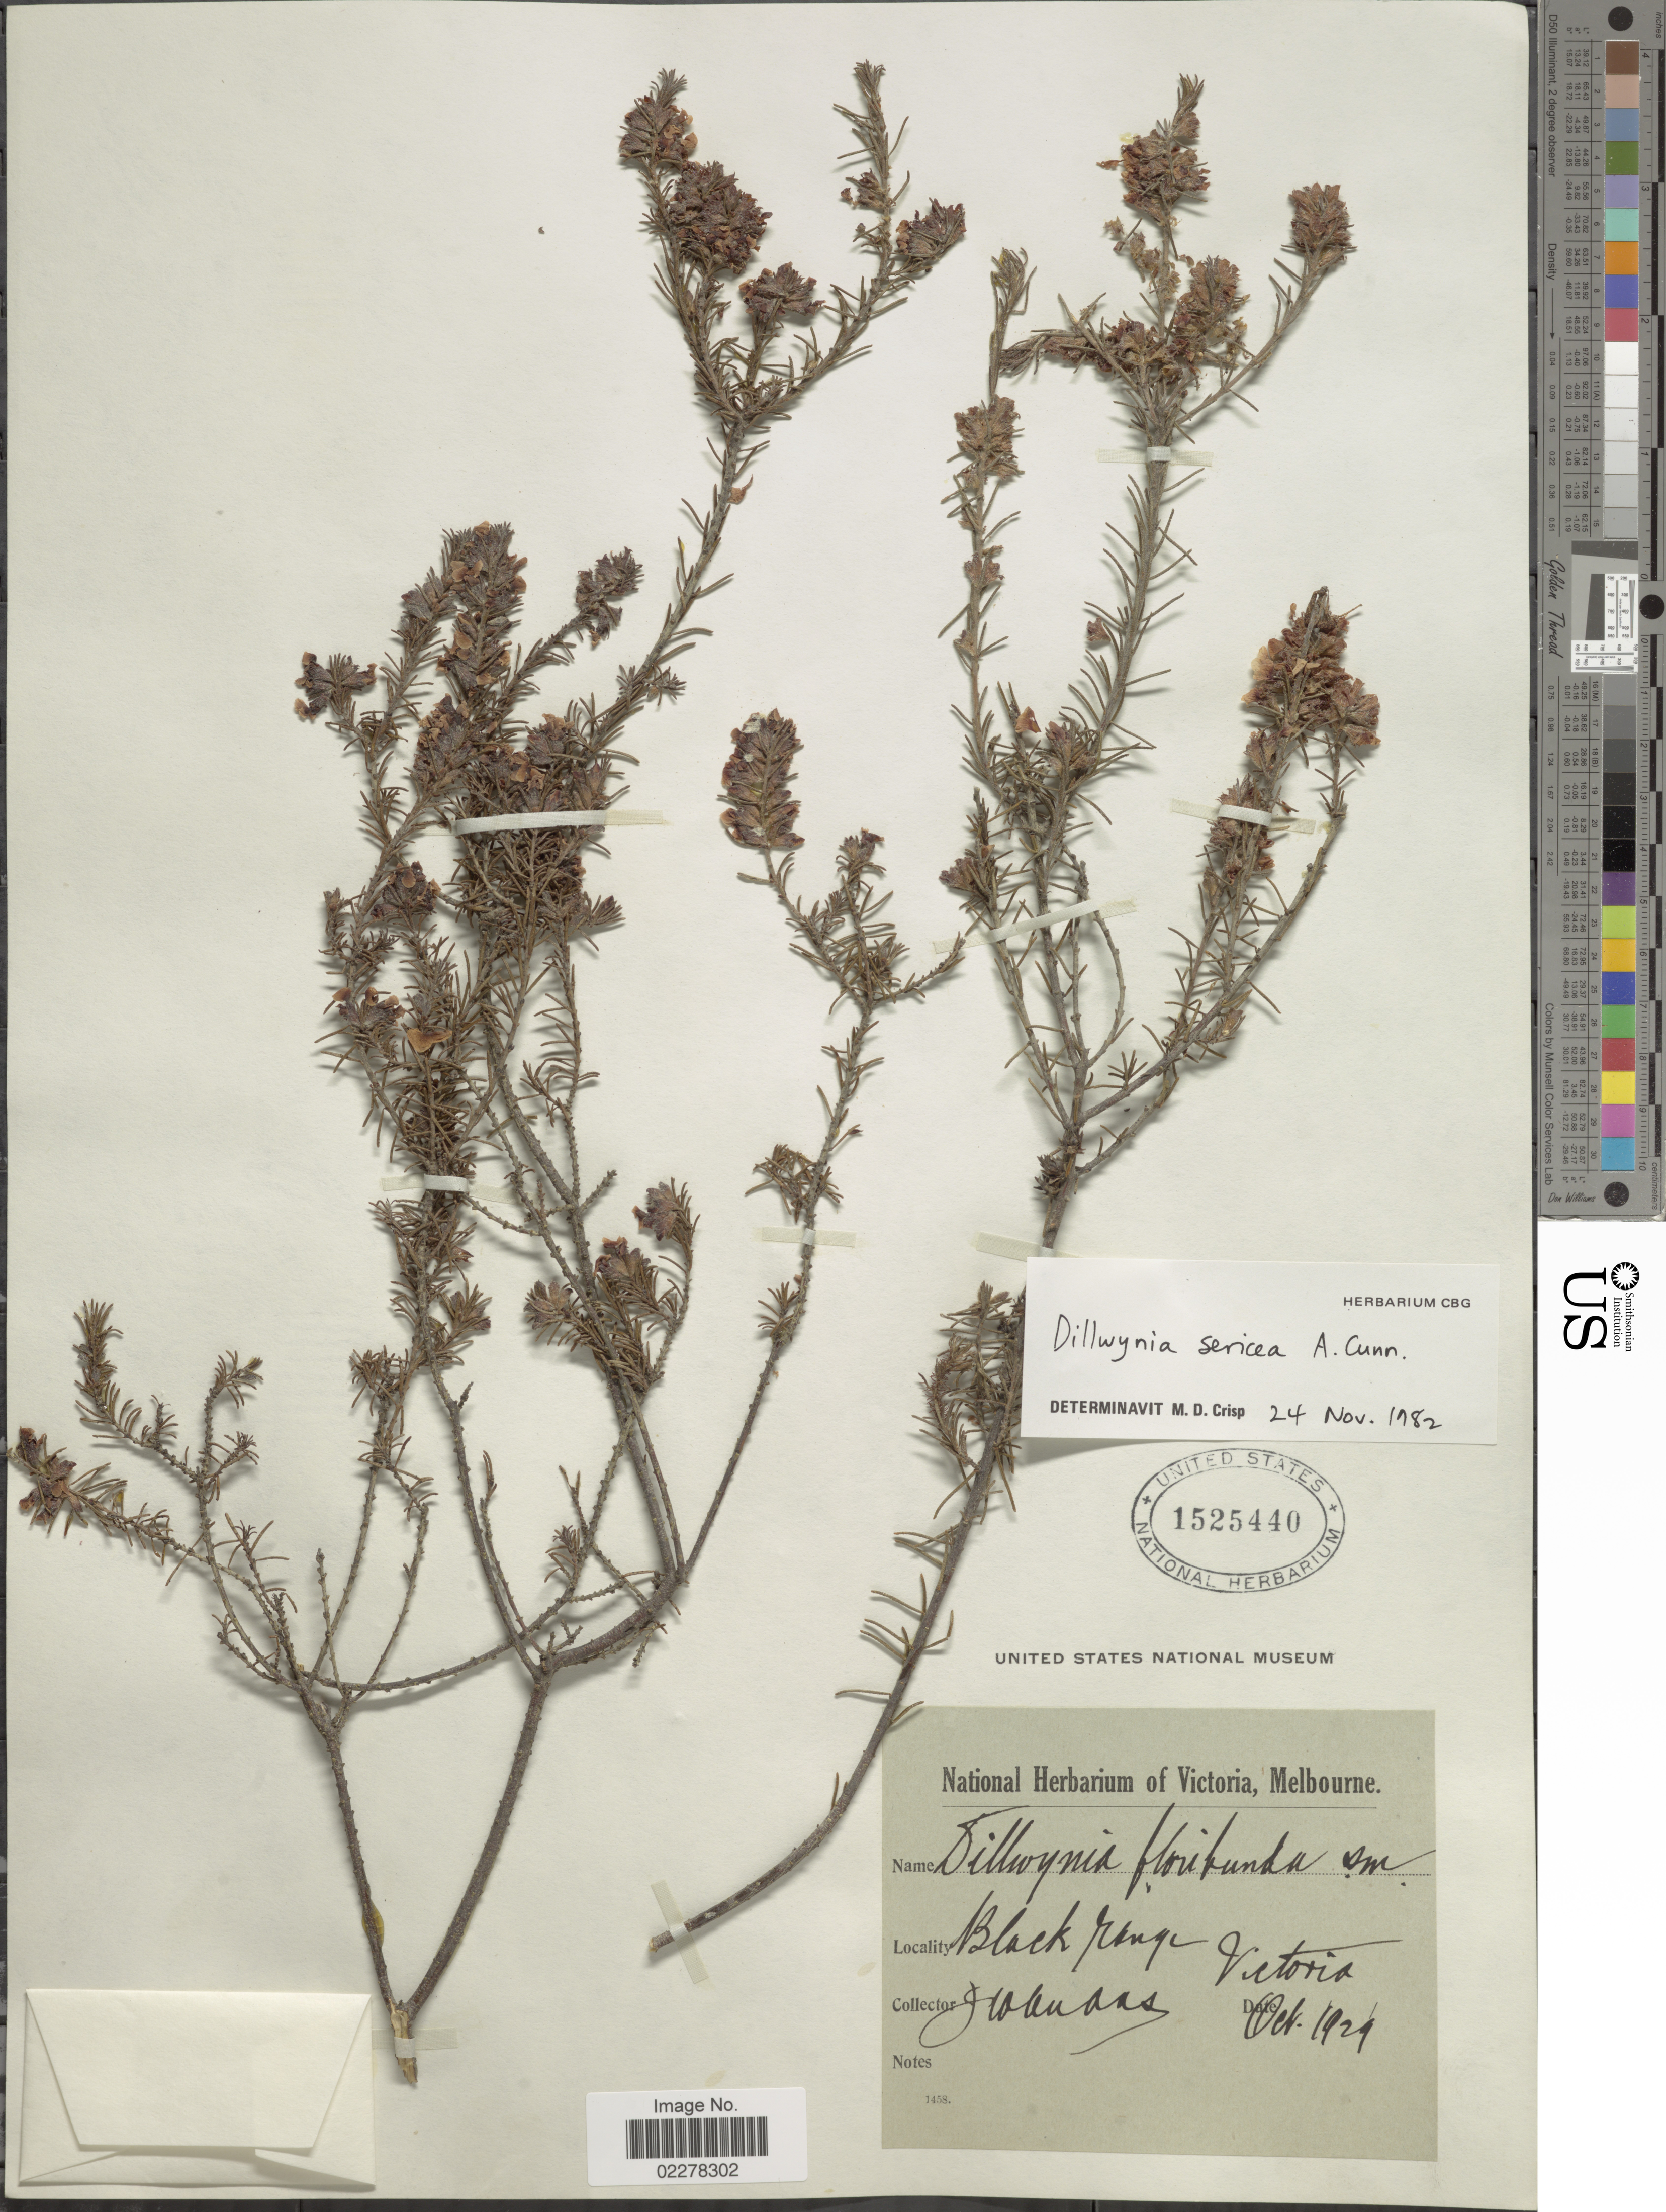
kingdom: Plantae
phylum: Tracheophyta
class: Magnoliopsida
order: Fabales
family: Fabaceae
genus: Dillwynia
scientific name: Dillwynia sericea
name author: A. Cunn.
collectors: J. Audas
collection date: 1929-10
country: Australia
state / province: Victoria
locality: Black range. Victoria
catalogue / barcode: US 1525440